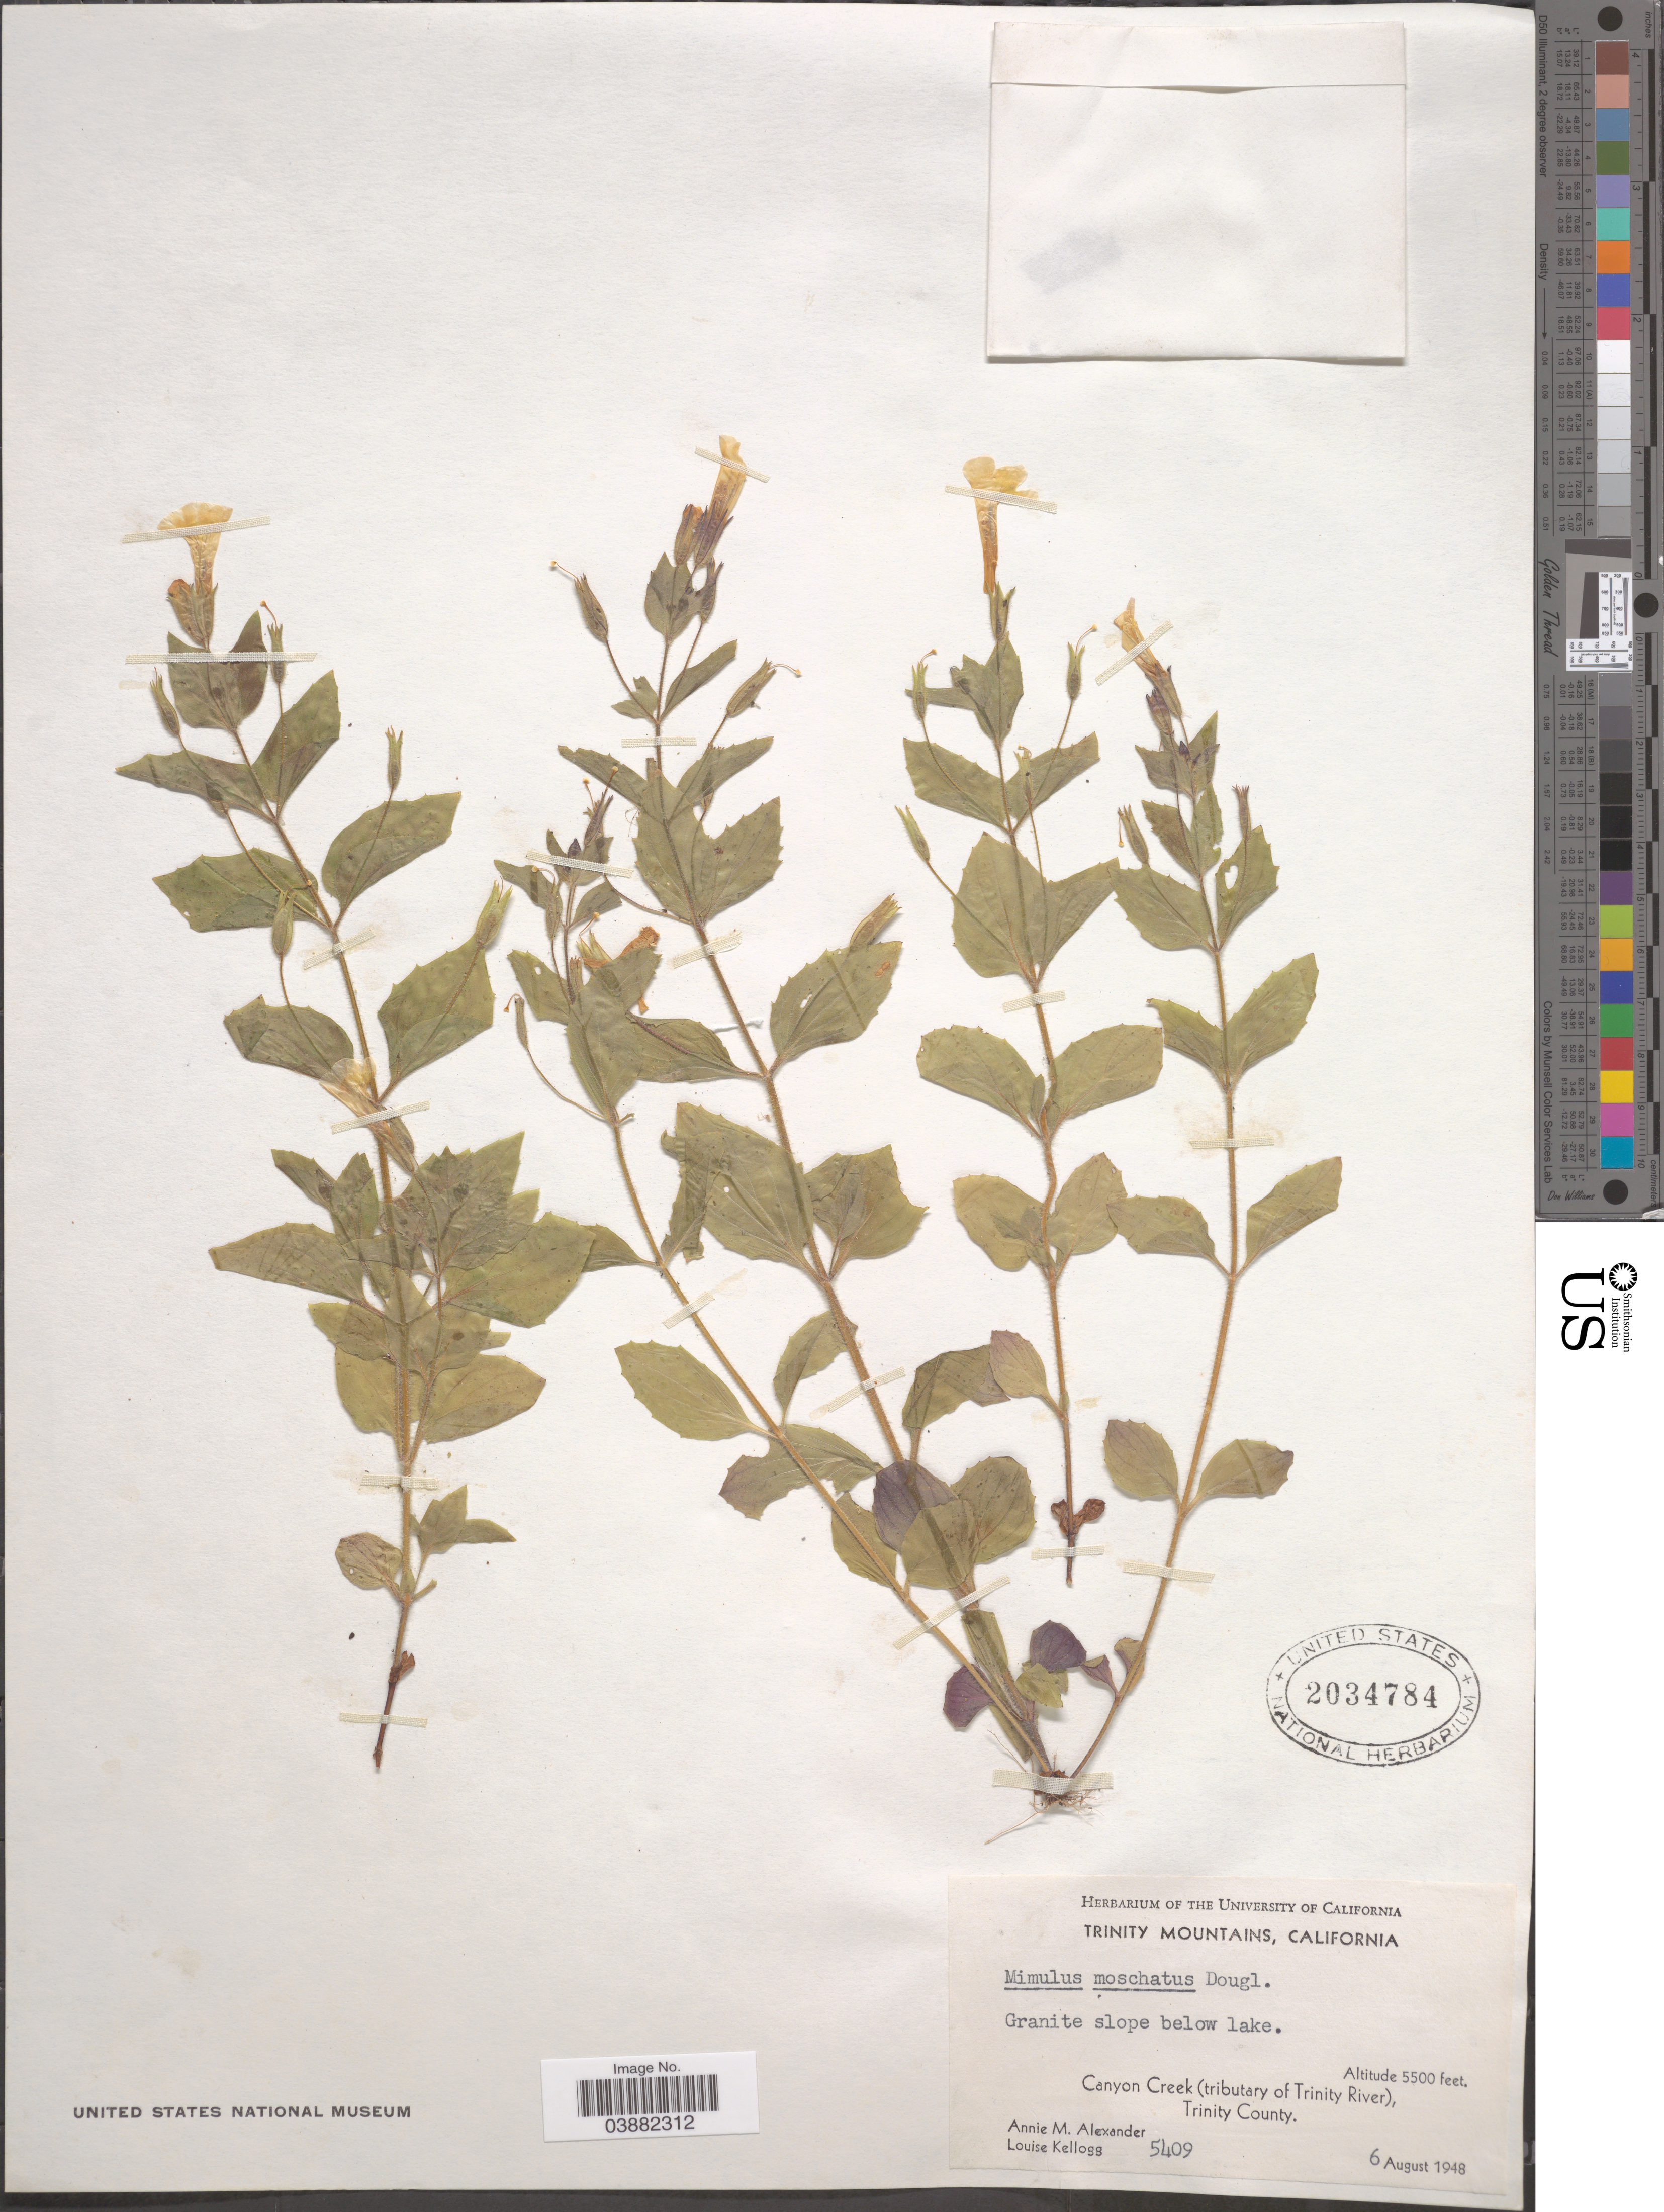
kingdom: Plantae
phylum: Tracheophyta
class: Magnoliopsida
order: Lamiales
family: Phrymaceae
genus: Mimulus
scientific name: Mimulus moschatus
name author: Douglas ex Lindl.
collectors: A. M. Alexander & L. Kellogg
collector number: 5409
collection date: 1948-08-06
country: United States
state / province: California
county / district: Trinity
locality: Trinity Mountains. Granite slope below lake. Canyon Creek (tributary of Trinity River), Trinity County.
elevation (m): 1676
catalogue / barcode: US 2034784